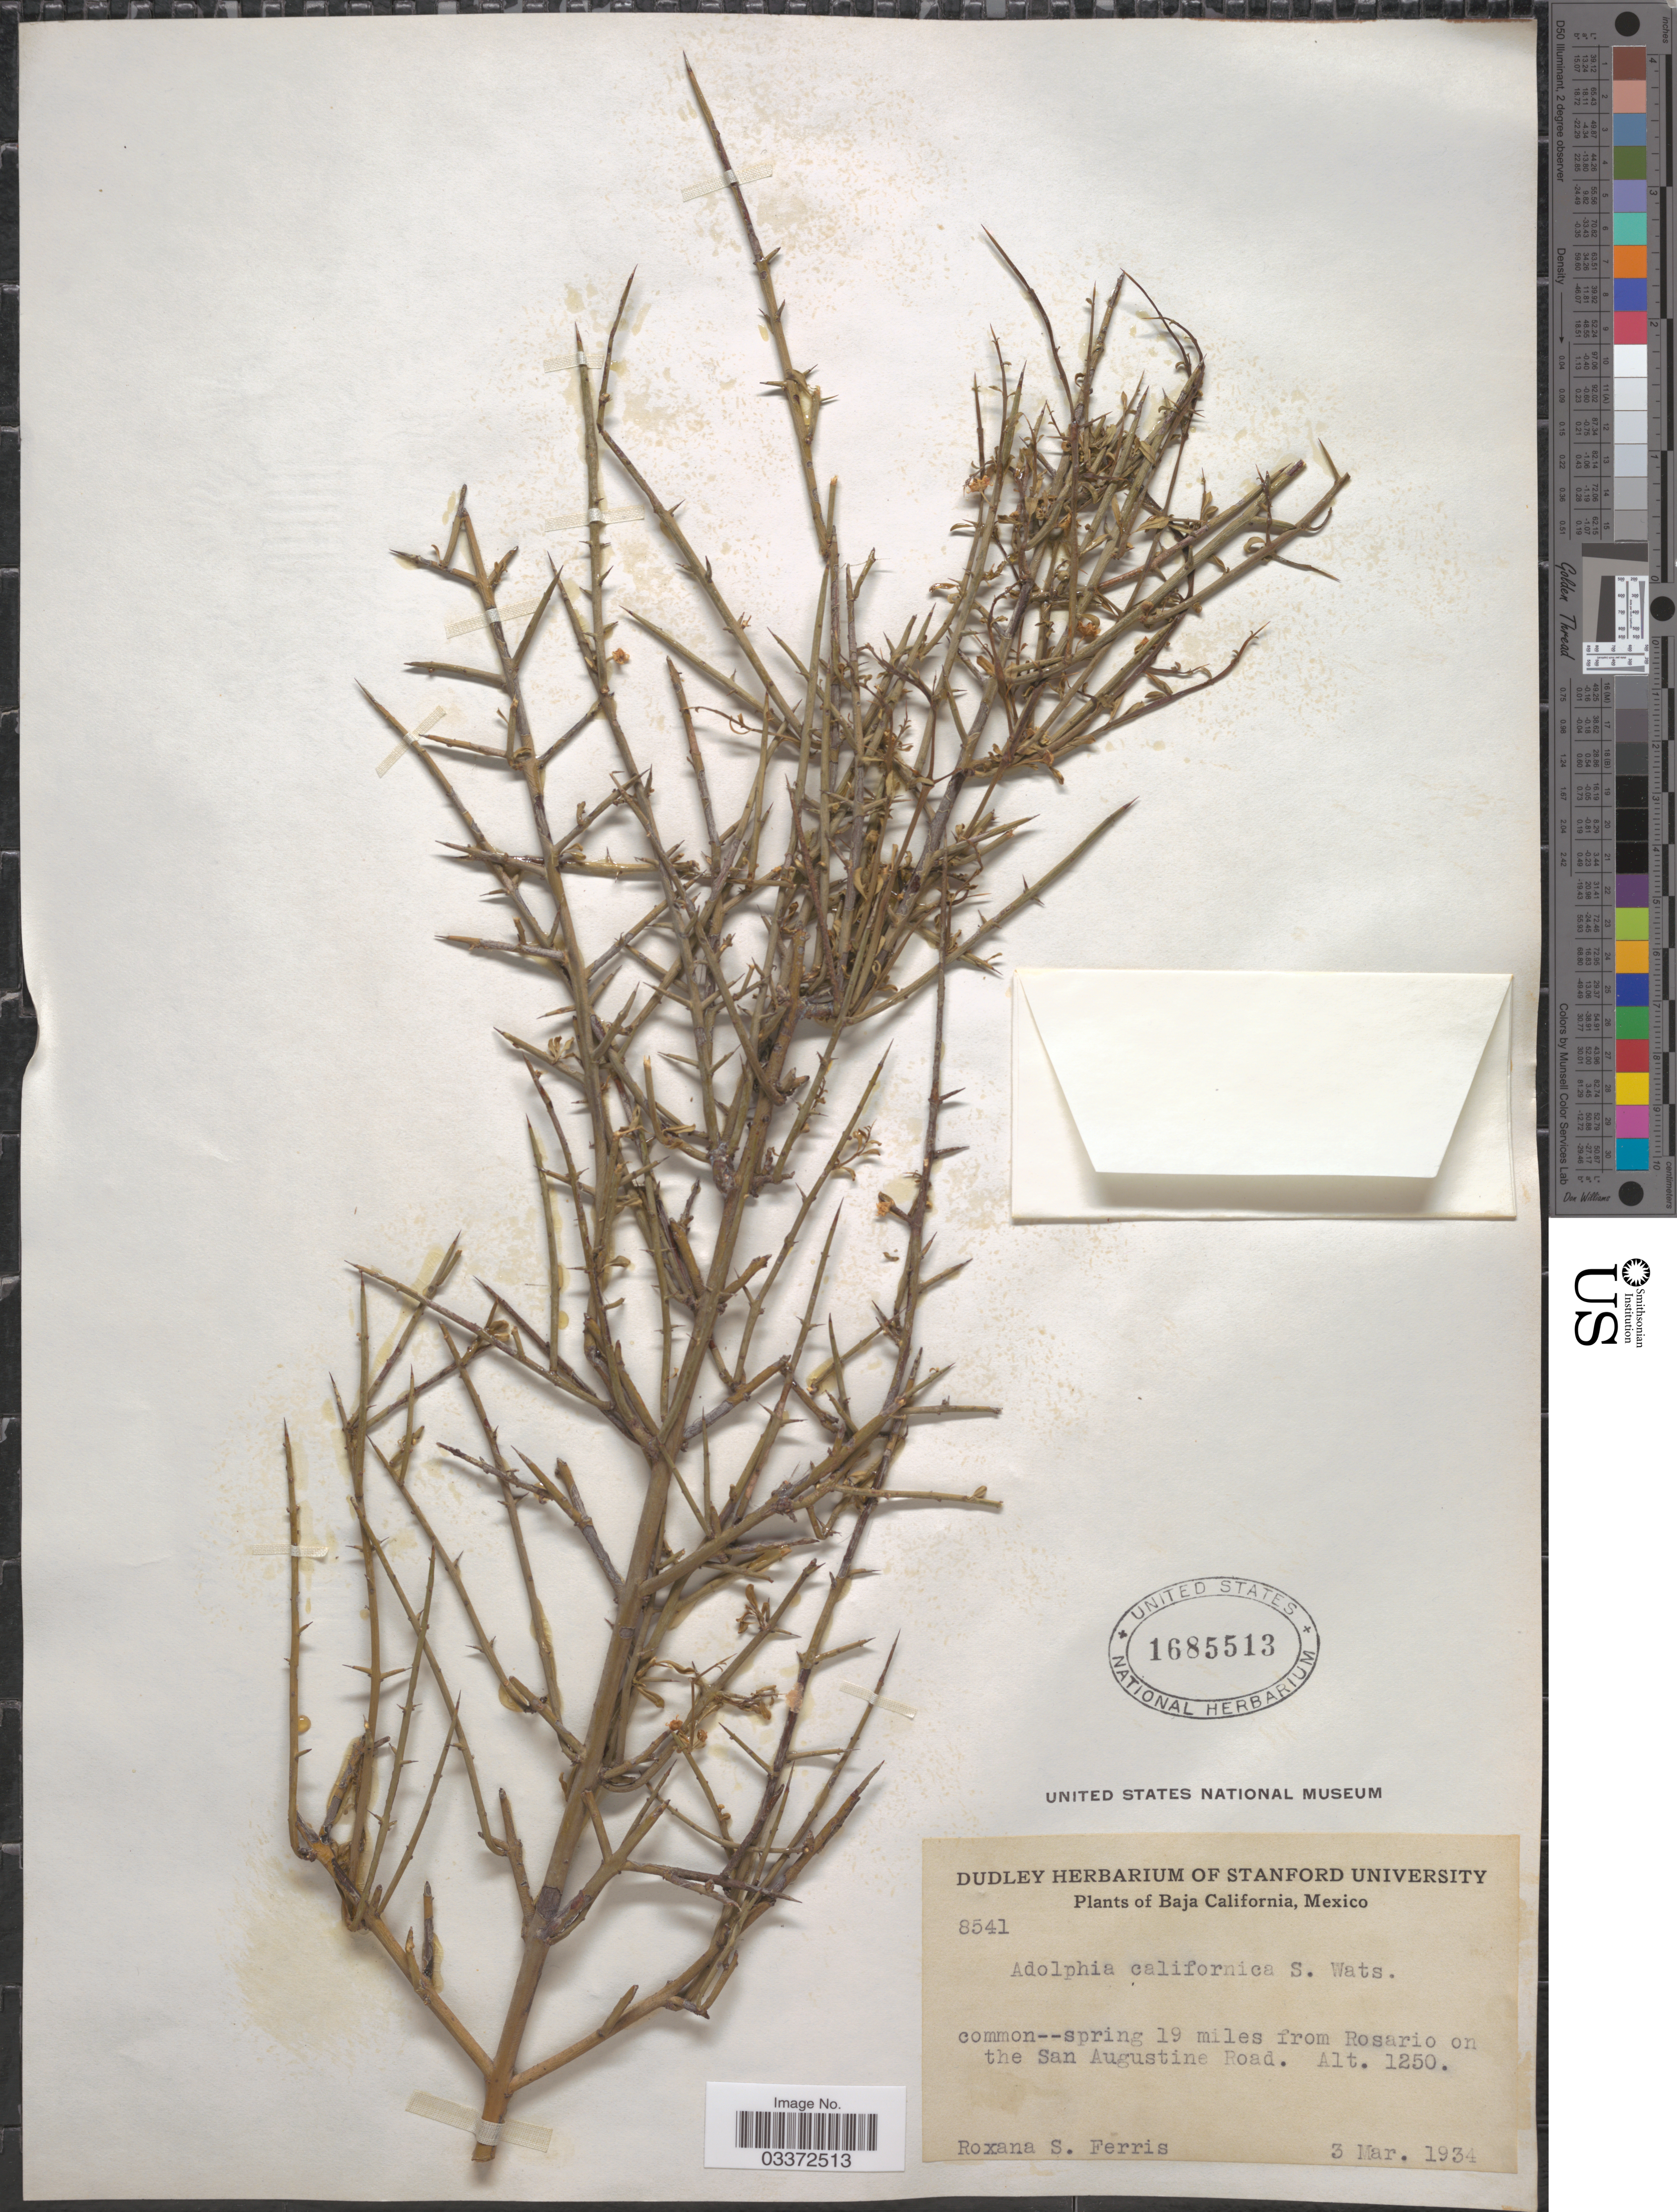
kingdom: Plantae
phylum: Tracheophyta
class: Magnoliopsida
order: Rosales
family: Rhamnaceae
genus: Adolphia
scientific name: Adolphia californica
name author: S. Watson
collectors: R. S. Ferris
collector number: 8541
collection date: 1934-03-03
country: Mexico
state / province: Baja California Norte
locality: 19 miles from Rosario on the San Augustine Road.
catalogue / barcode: US 1685513